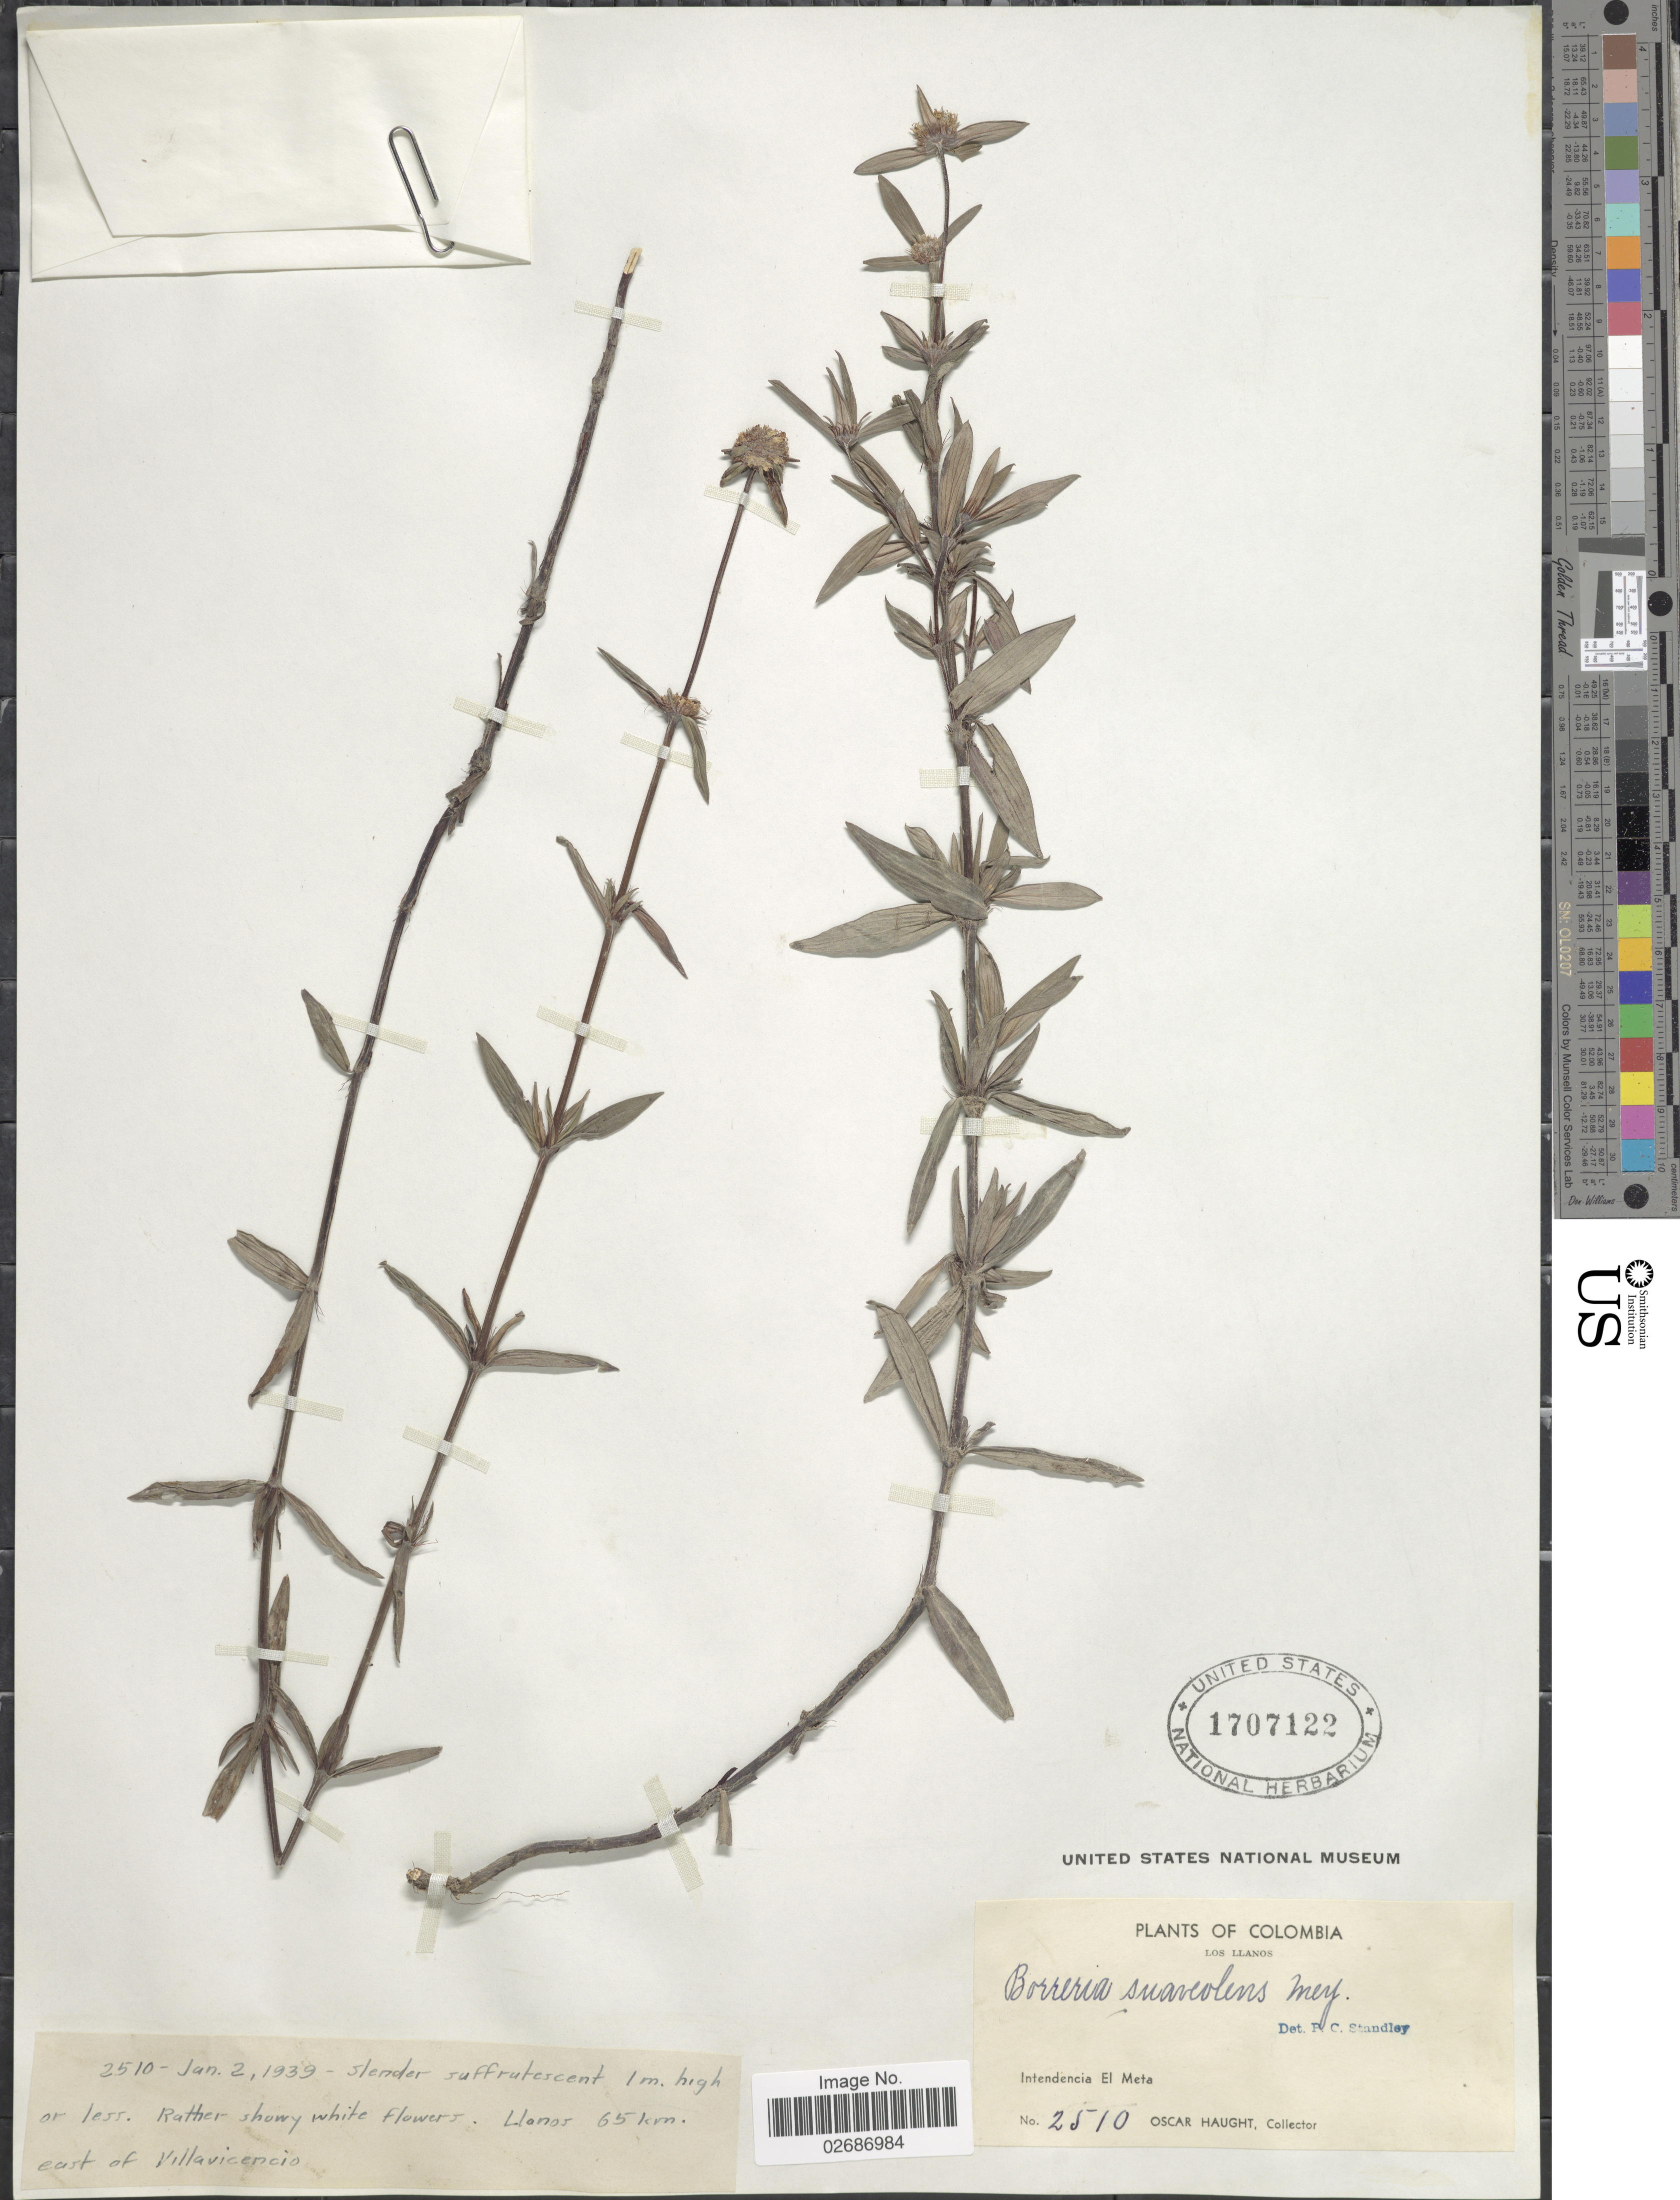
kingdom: Plantae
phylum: Tracheophyta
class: Magnoliopsida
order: Gentianales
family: Rubiaceae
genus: Borreria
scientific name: Borreria suaveolens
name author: G. Mey.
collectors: O. Haught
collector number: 2510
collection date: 1939-01-02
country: Colombia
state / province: Meta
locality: Los Llanos, 65 km. east of Villavicencio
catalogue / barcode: US 1707122